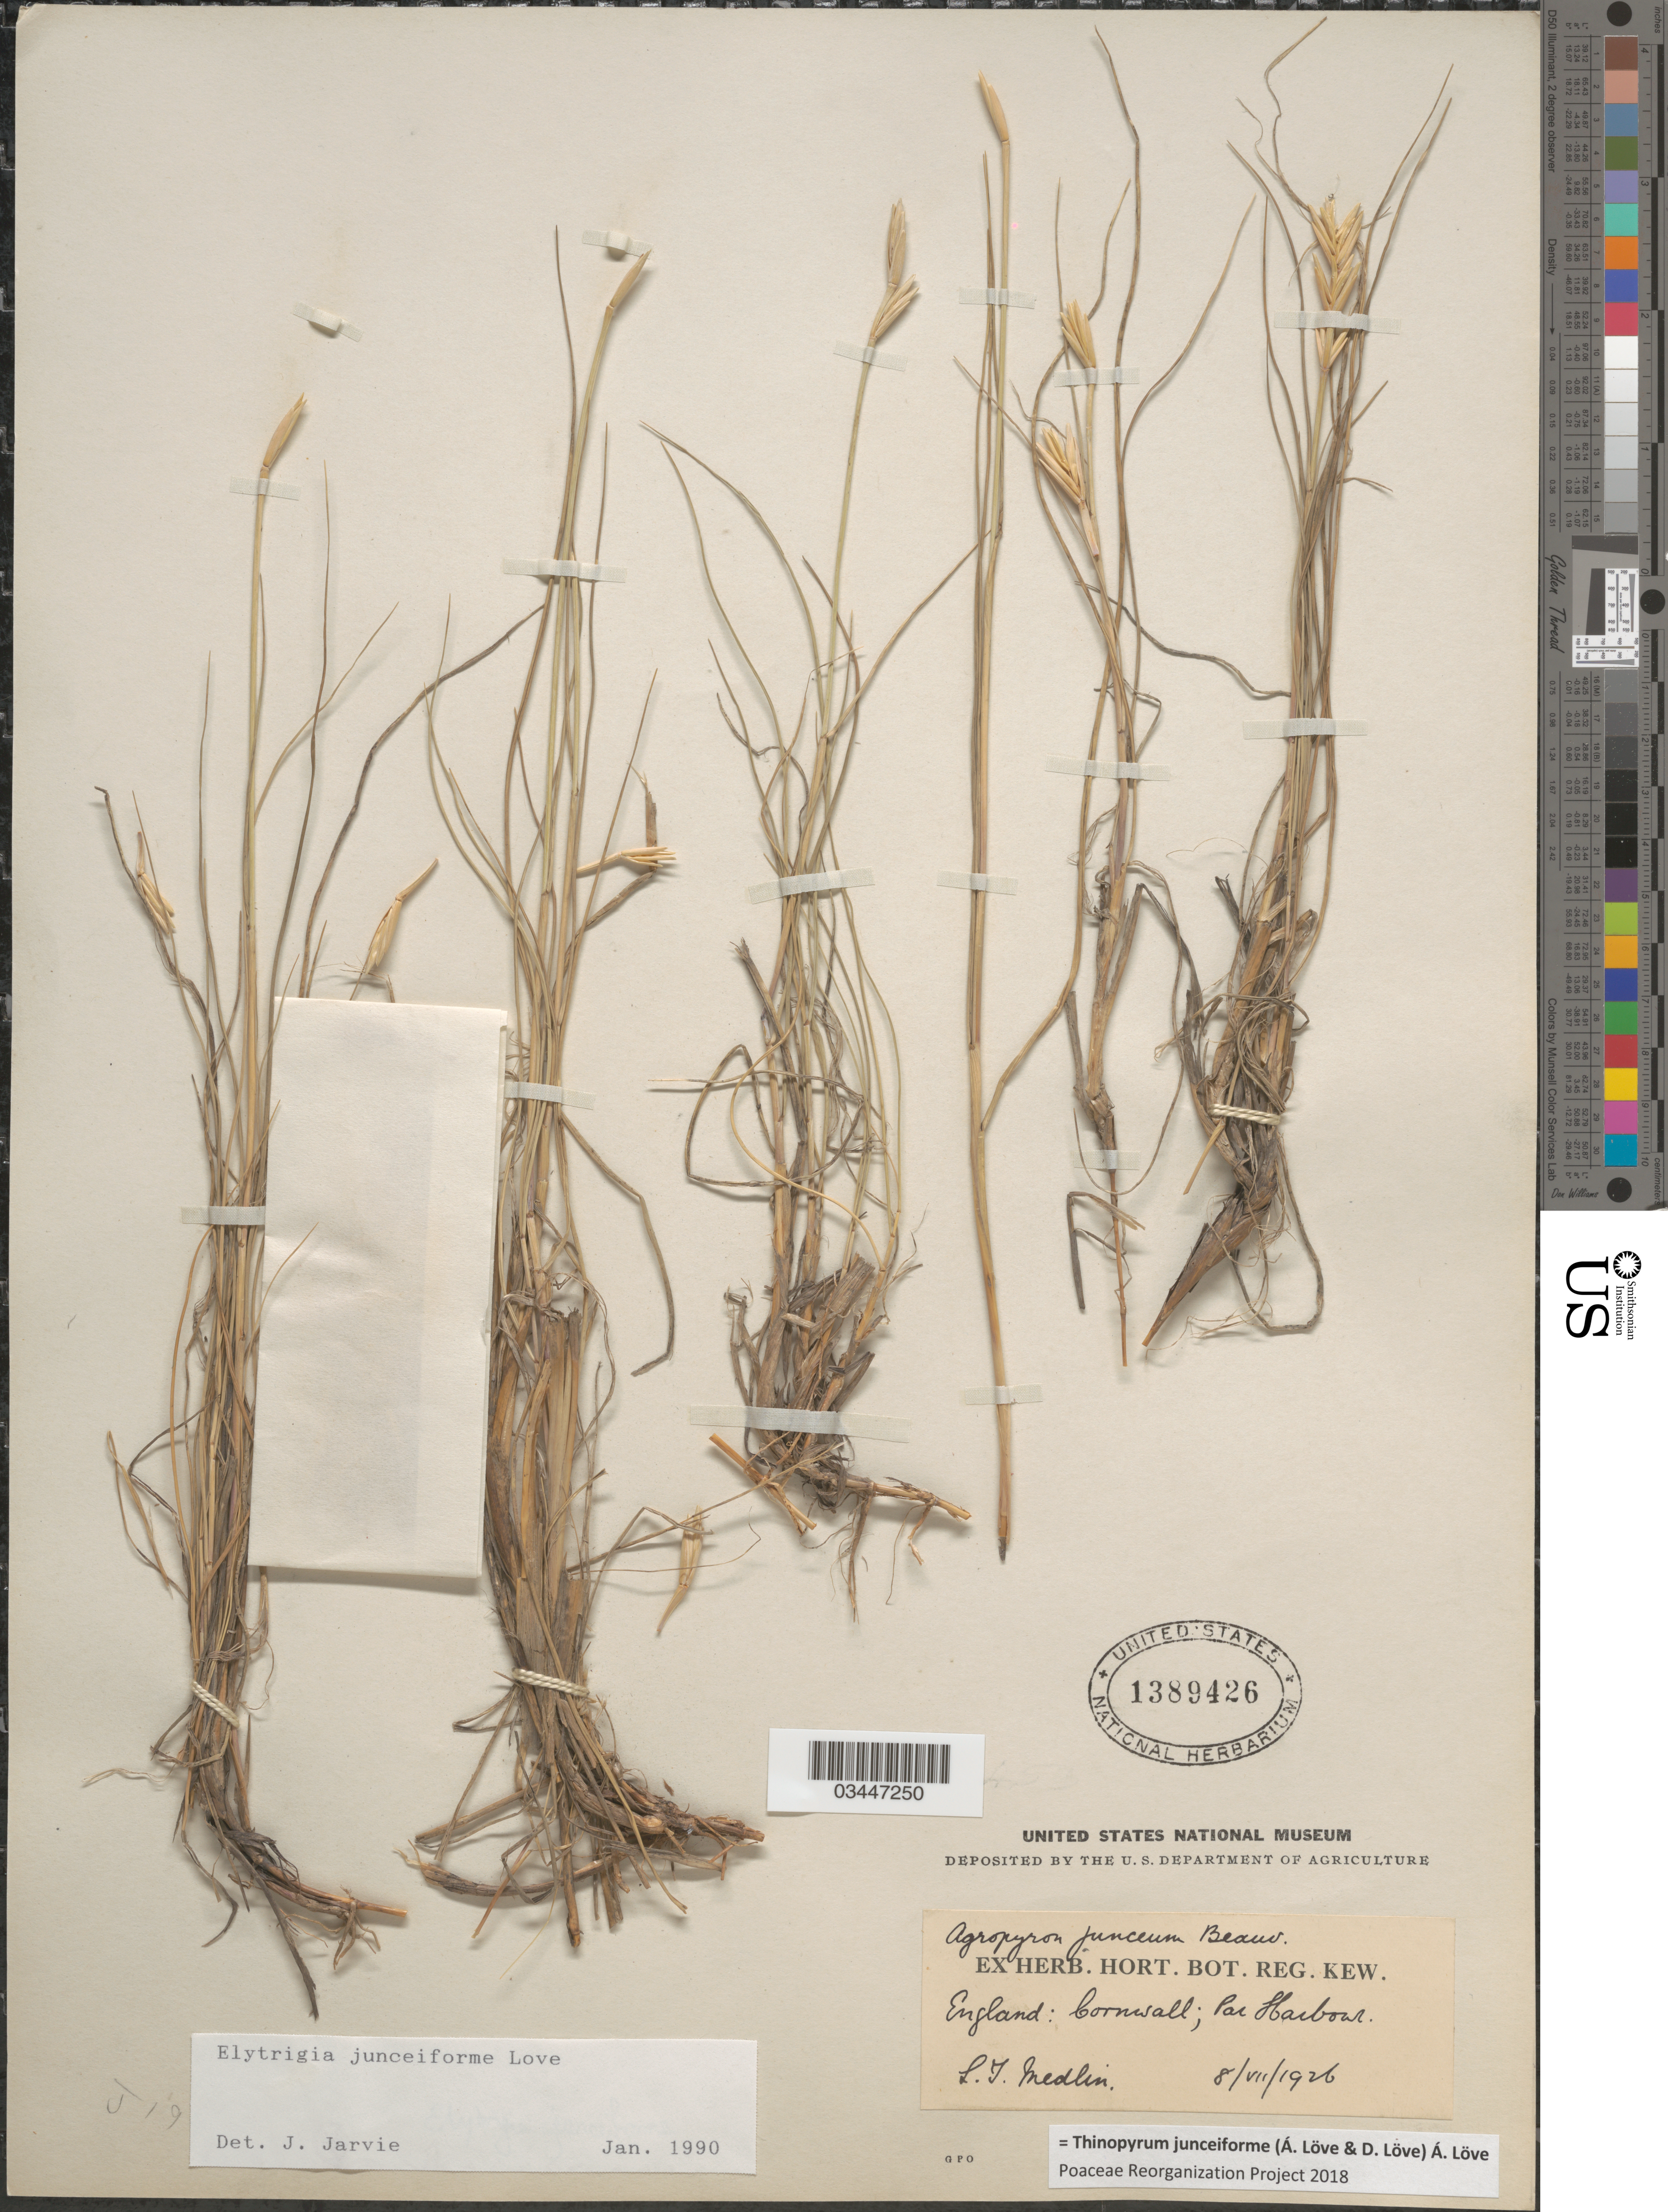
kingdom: Plantae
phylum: Tracheophyta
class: Liliopsida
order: Poales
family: Poaceae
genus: Thinopyrum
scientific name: Thinopyrum junceiforme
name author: (Á. Löve & D. Löve) Á. Löve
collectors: L. Medlin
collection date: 1926-07-08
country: United Kingdom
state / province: England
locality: Cornwall; Par Harbour.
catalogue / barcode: US 1389426